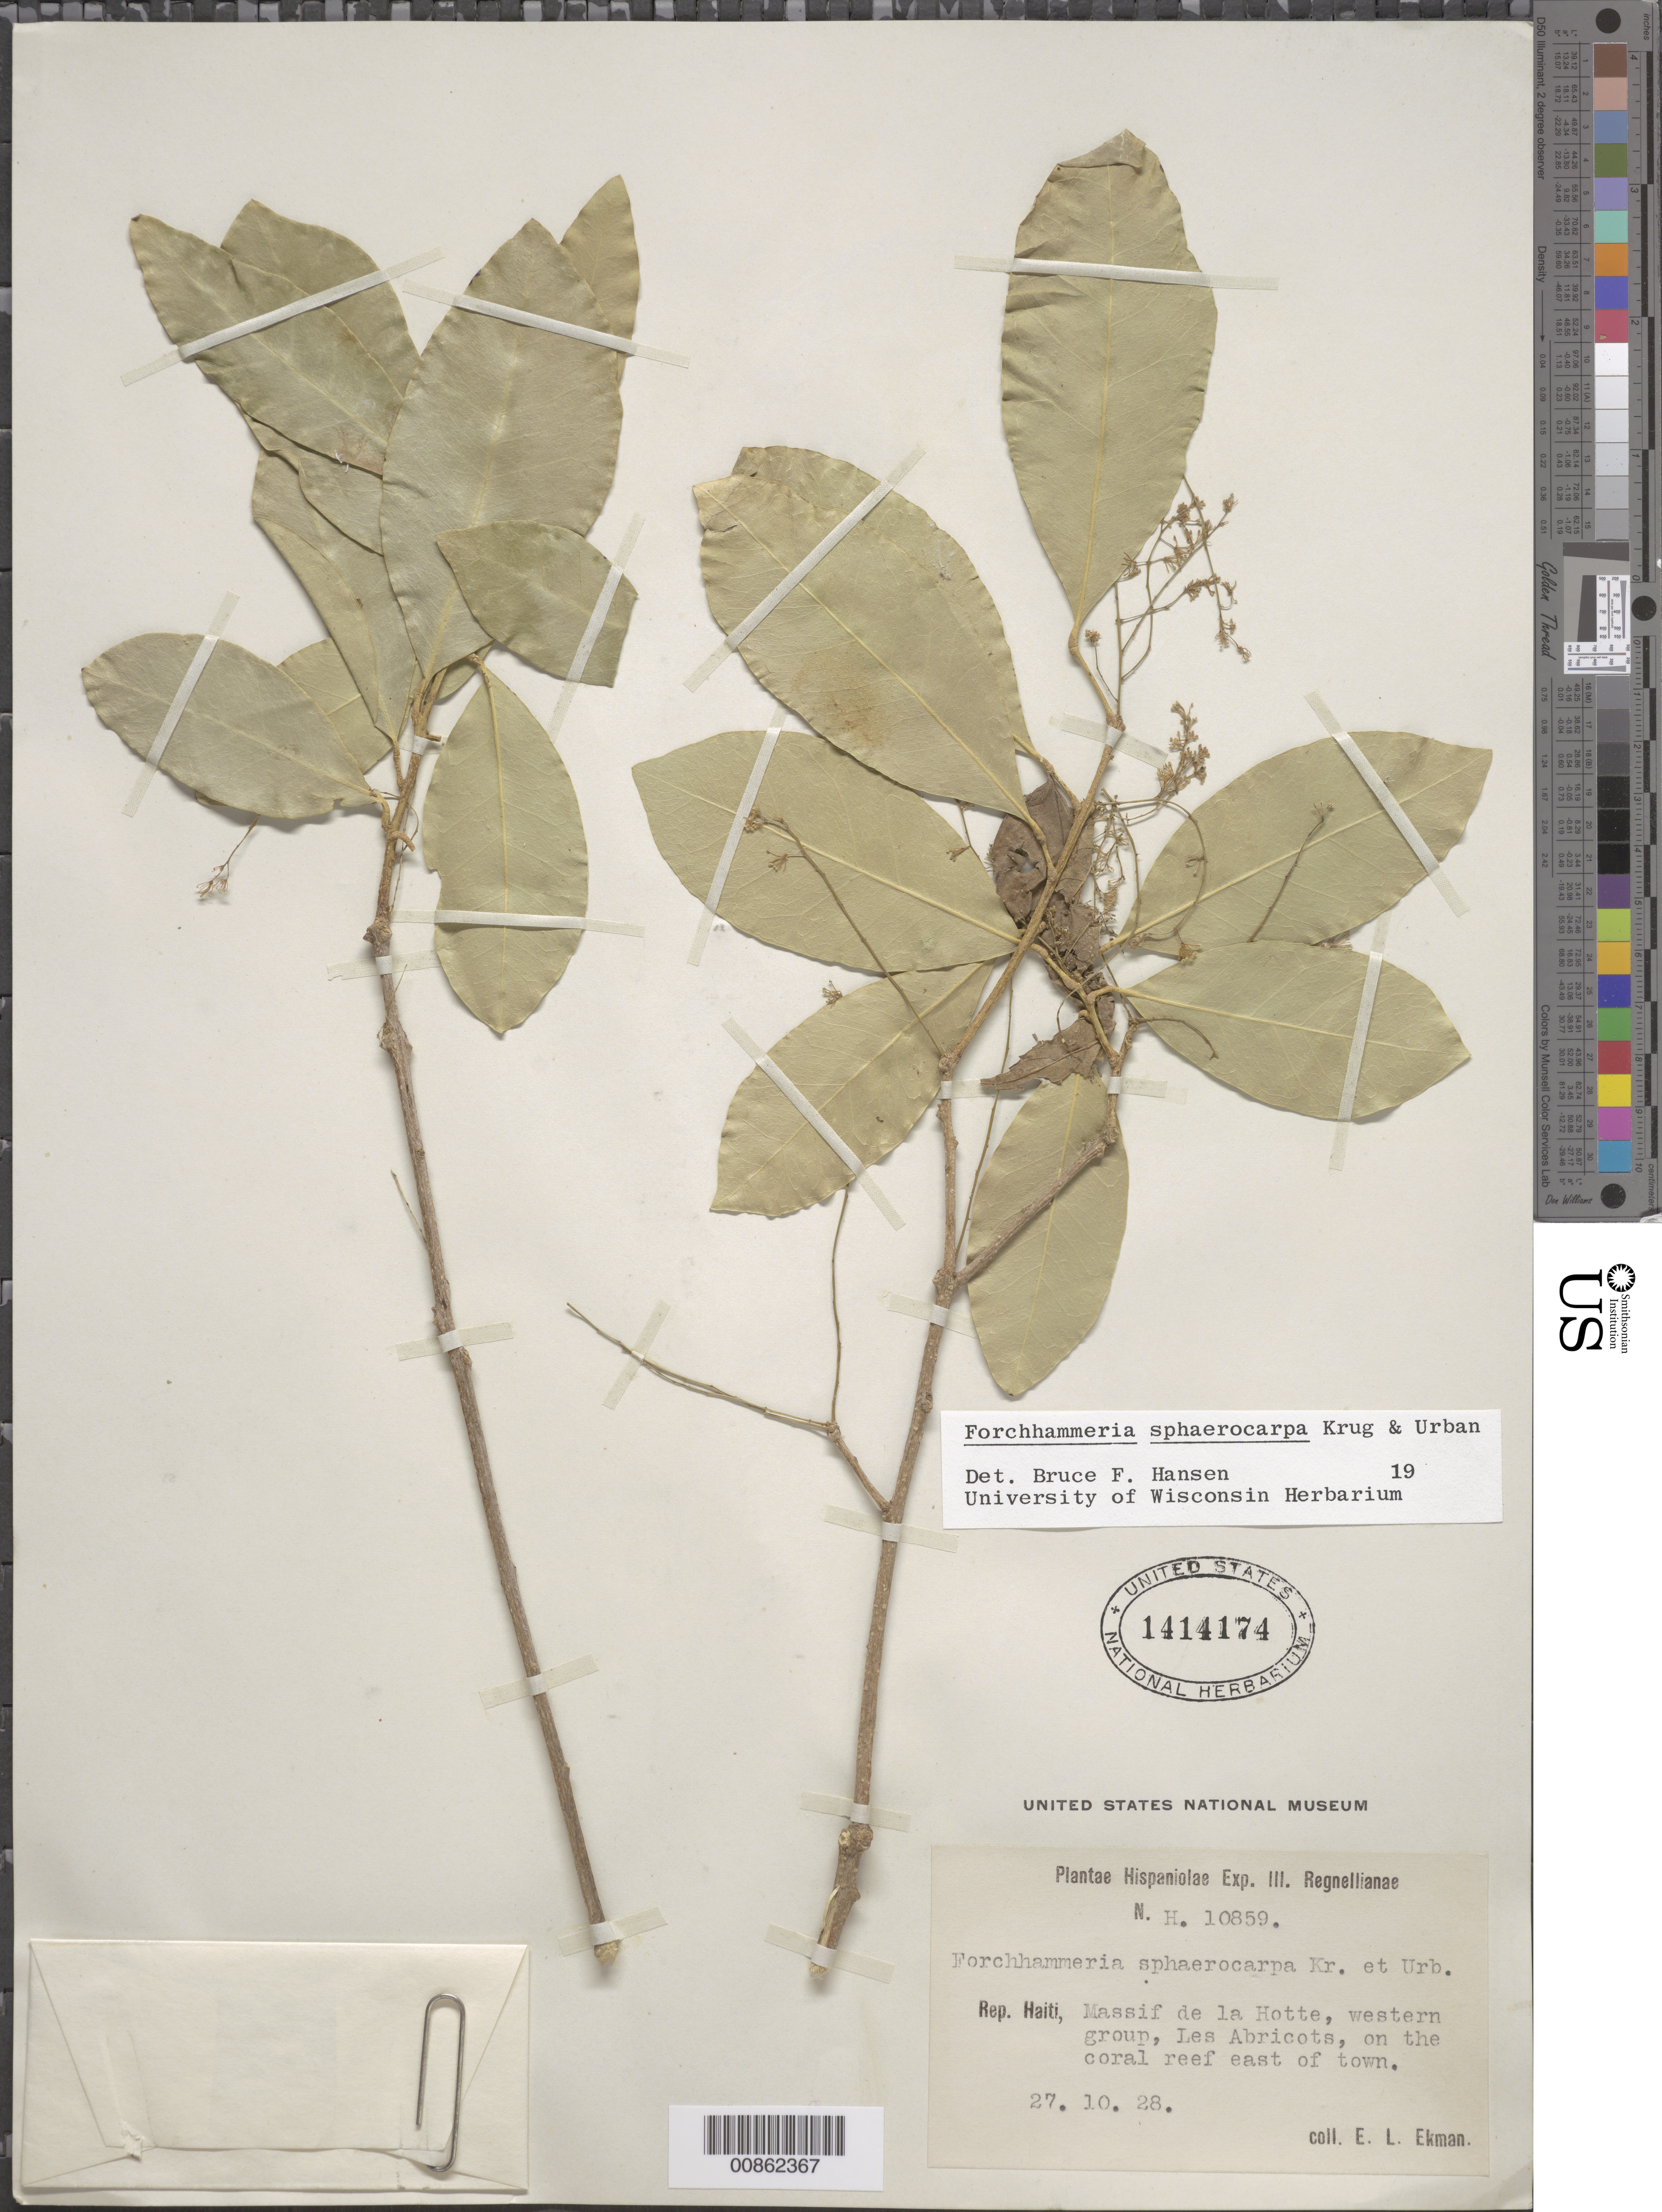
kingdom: Plantae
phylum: Tracheophyta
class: Magnoliopsida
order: Brassicales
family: Stixaceae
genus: Forchhammeria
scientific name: Forchhammeria sphaerocarpa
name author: Krug & Urb.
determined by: Hansen, Bruce F.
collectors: E. L. Ekman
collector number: H 10859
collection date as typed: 27 Oct 1928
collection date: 1928-10-27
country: Haiti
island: Hispaniola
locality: Massif de la Hotte, western group, Les Abricots. On the coral reef east of town.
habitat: On coral reef.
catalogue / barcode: US 1414174